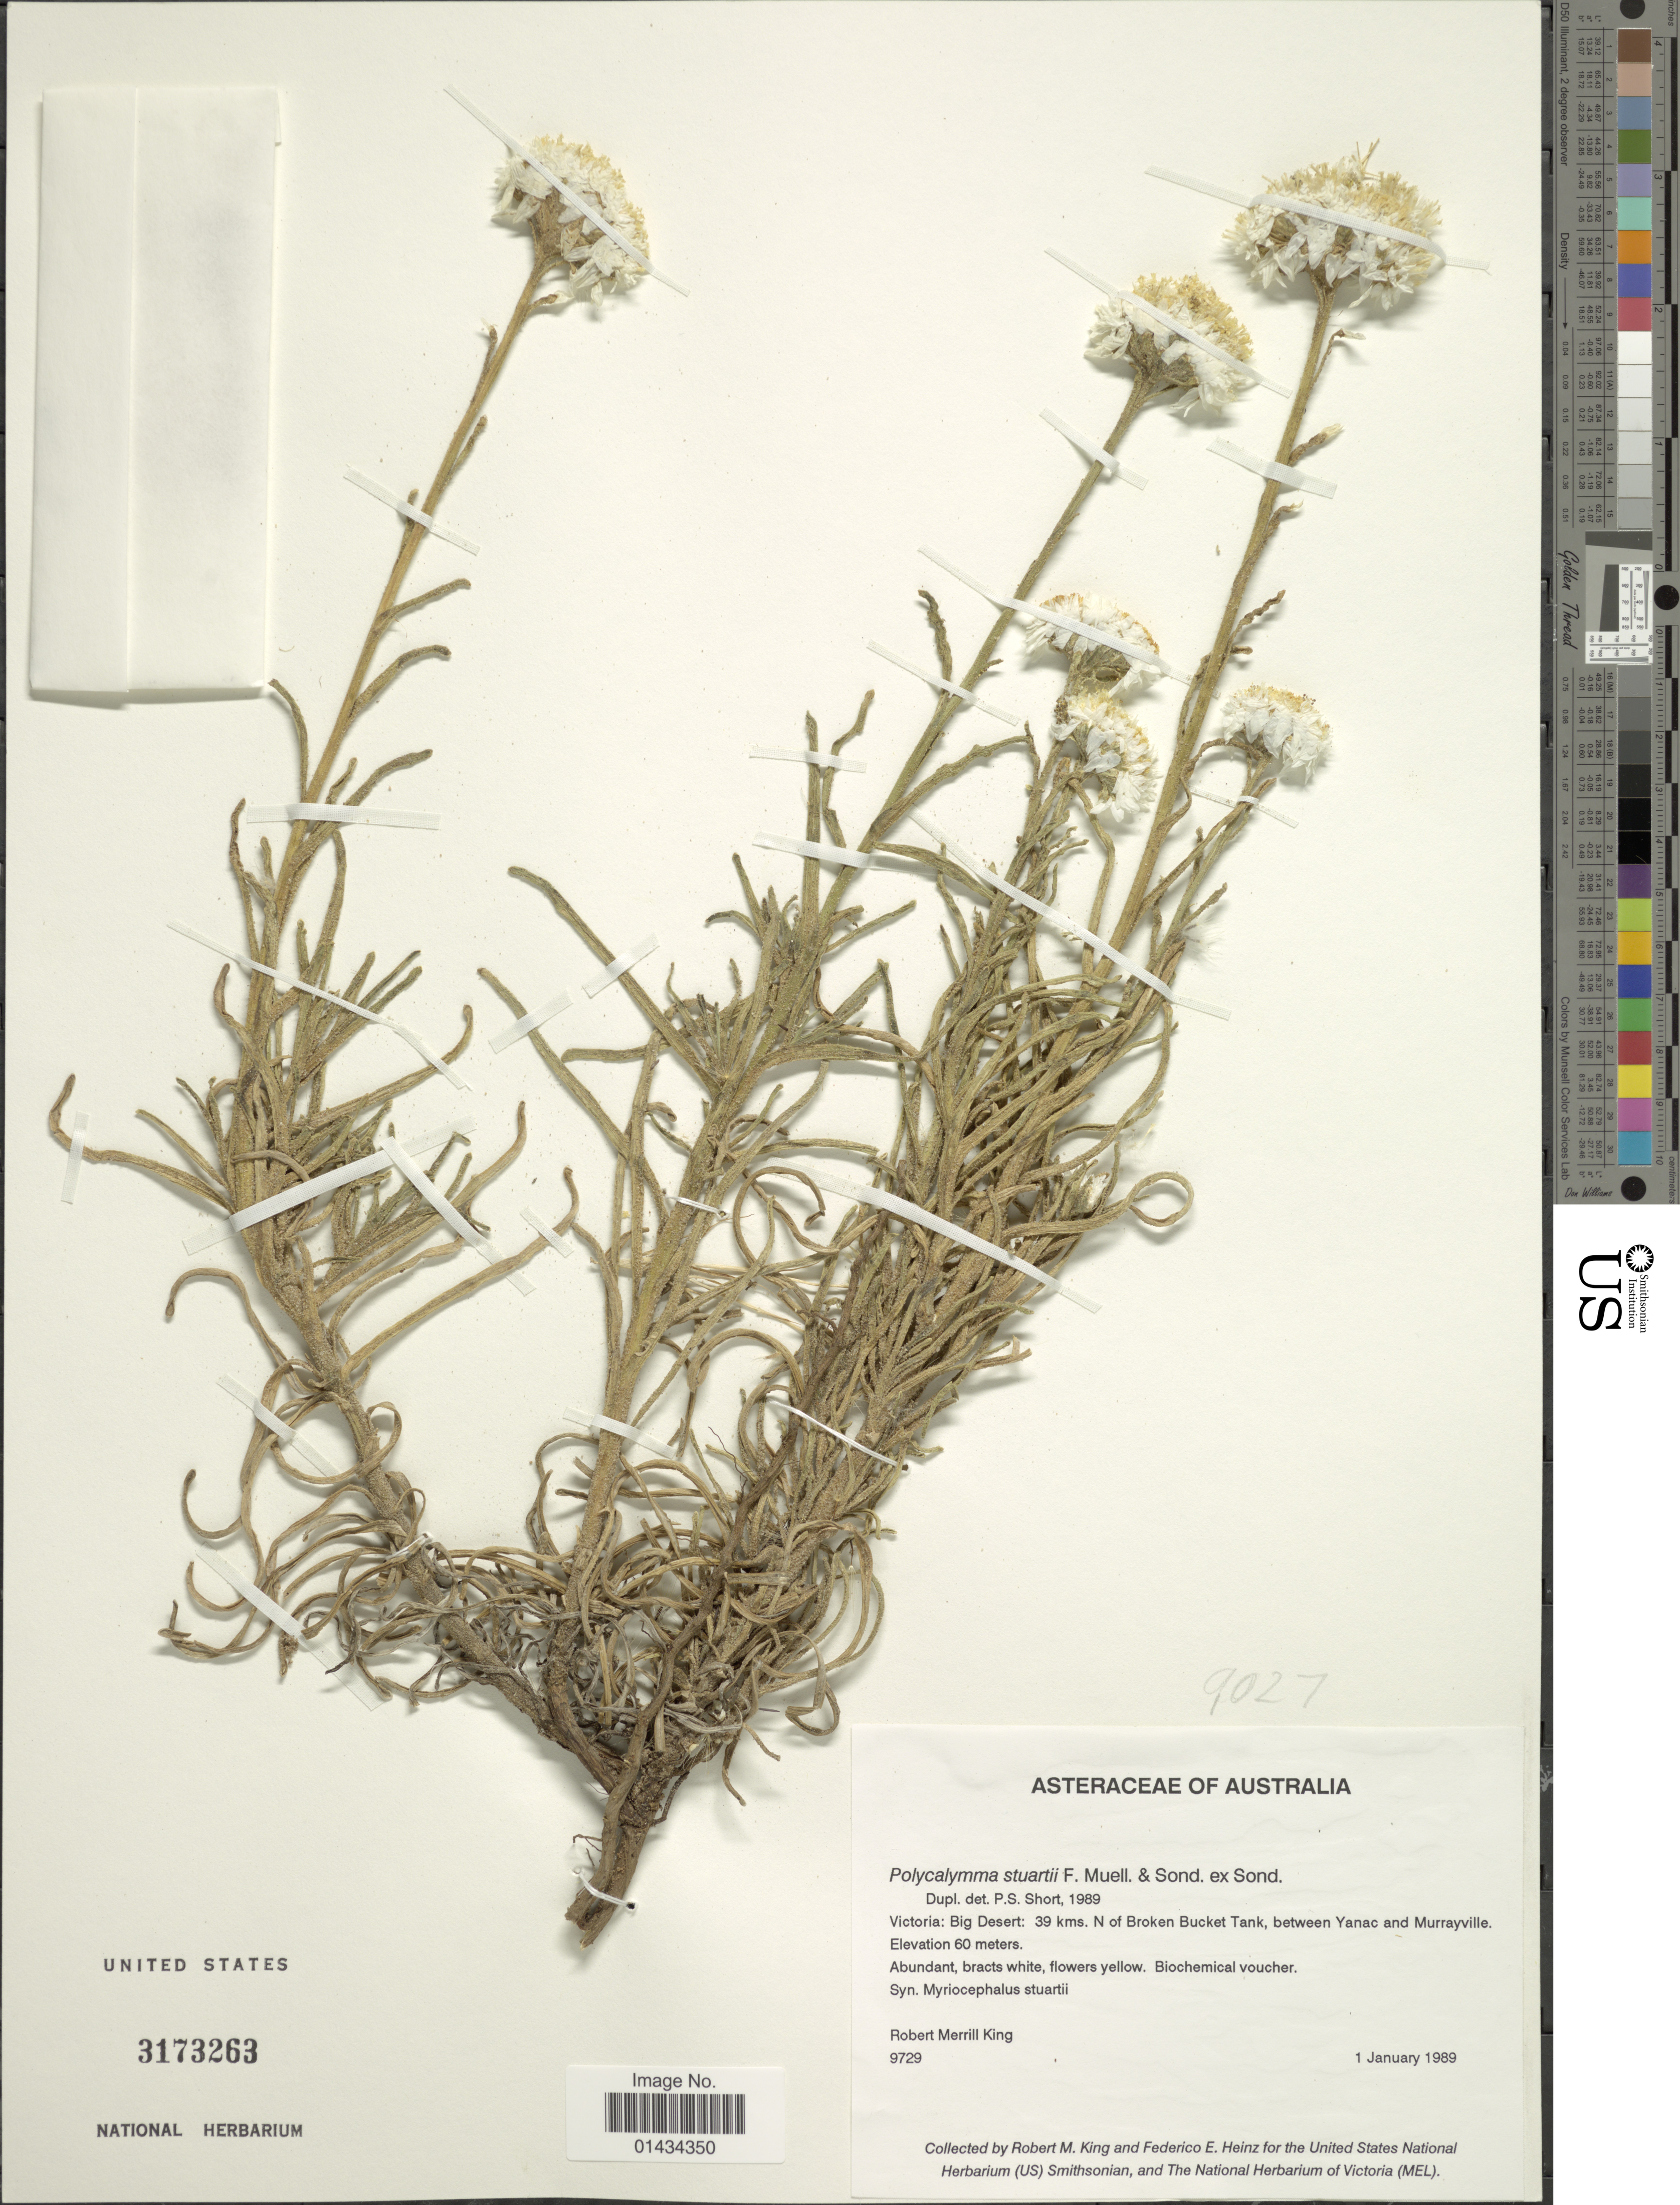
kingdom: Plantae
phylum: Tracheophyta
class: Magnoliopsida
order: Asterales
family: Asteraceae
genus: Polycalymma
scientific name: Polycalymma stuartii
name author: F. Muell. & Sond. ex Sond.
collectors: R. M. King & F. Heinz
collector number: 9729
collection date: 1989-01-01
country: Australia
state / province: Victoria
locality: Victoria: Big Desert: 39 kms. N of Broken Bucket Tank, between Yanac and Murrayville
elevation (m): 60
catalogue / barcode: US 3173263